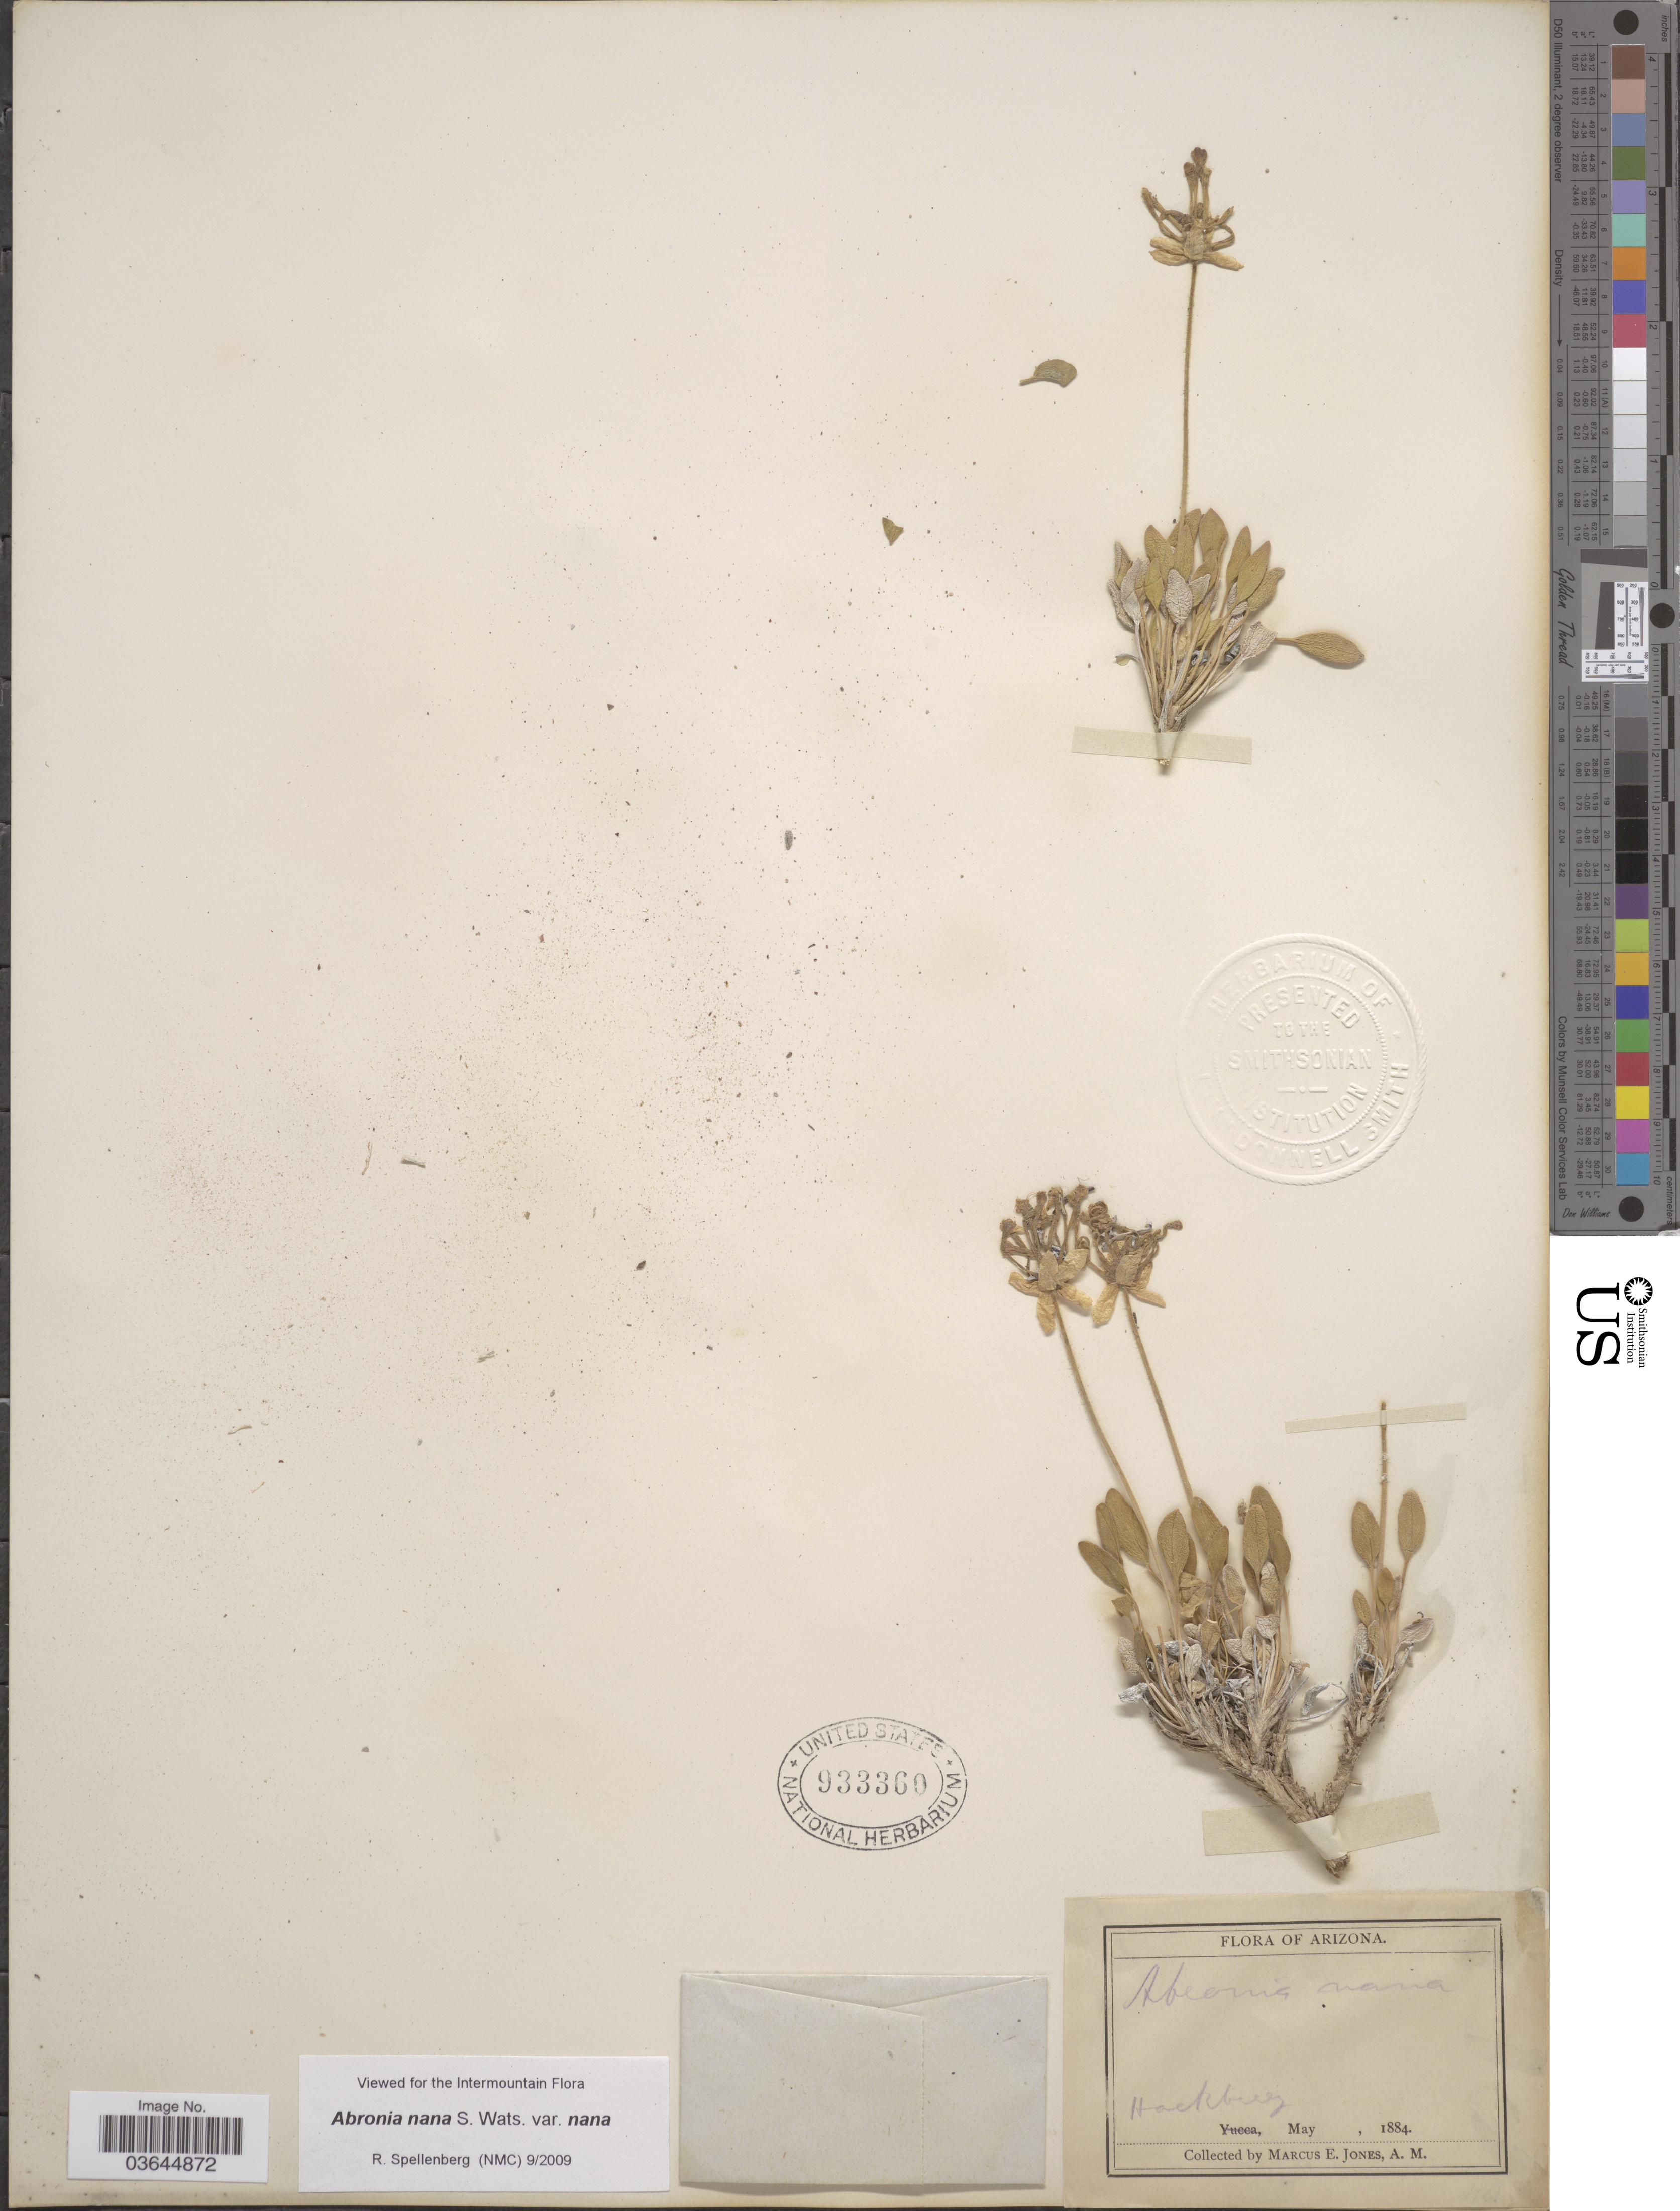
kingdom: Plantae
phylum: Tracheophyta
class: Magnoliopsida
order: Caryophyllales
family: Nyctaginaceae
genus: Abronia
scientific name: Abronia nana var. nana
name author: S. Watson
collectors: M. E. Jones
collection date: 1884-05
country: United States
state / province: Arizona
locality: Hackberry.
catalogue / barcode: US 933360